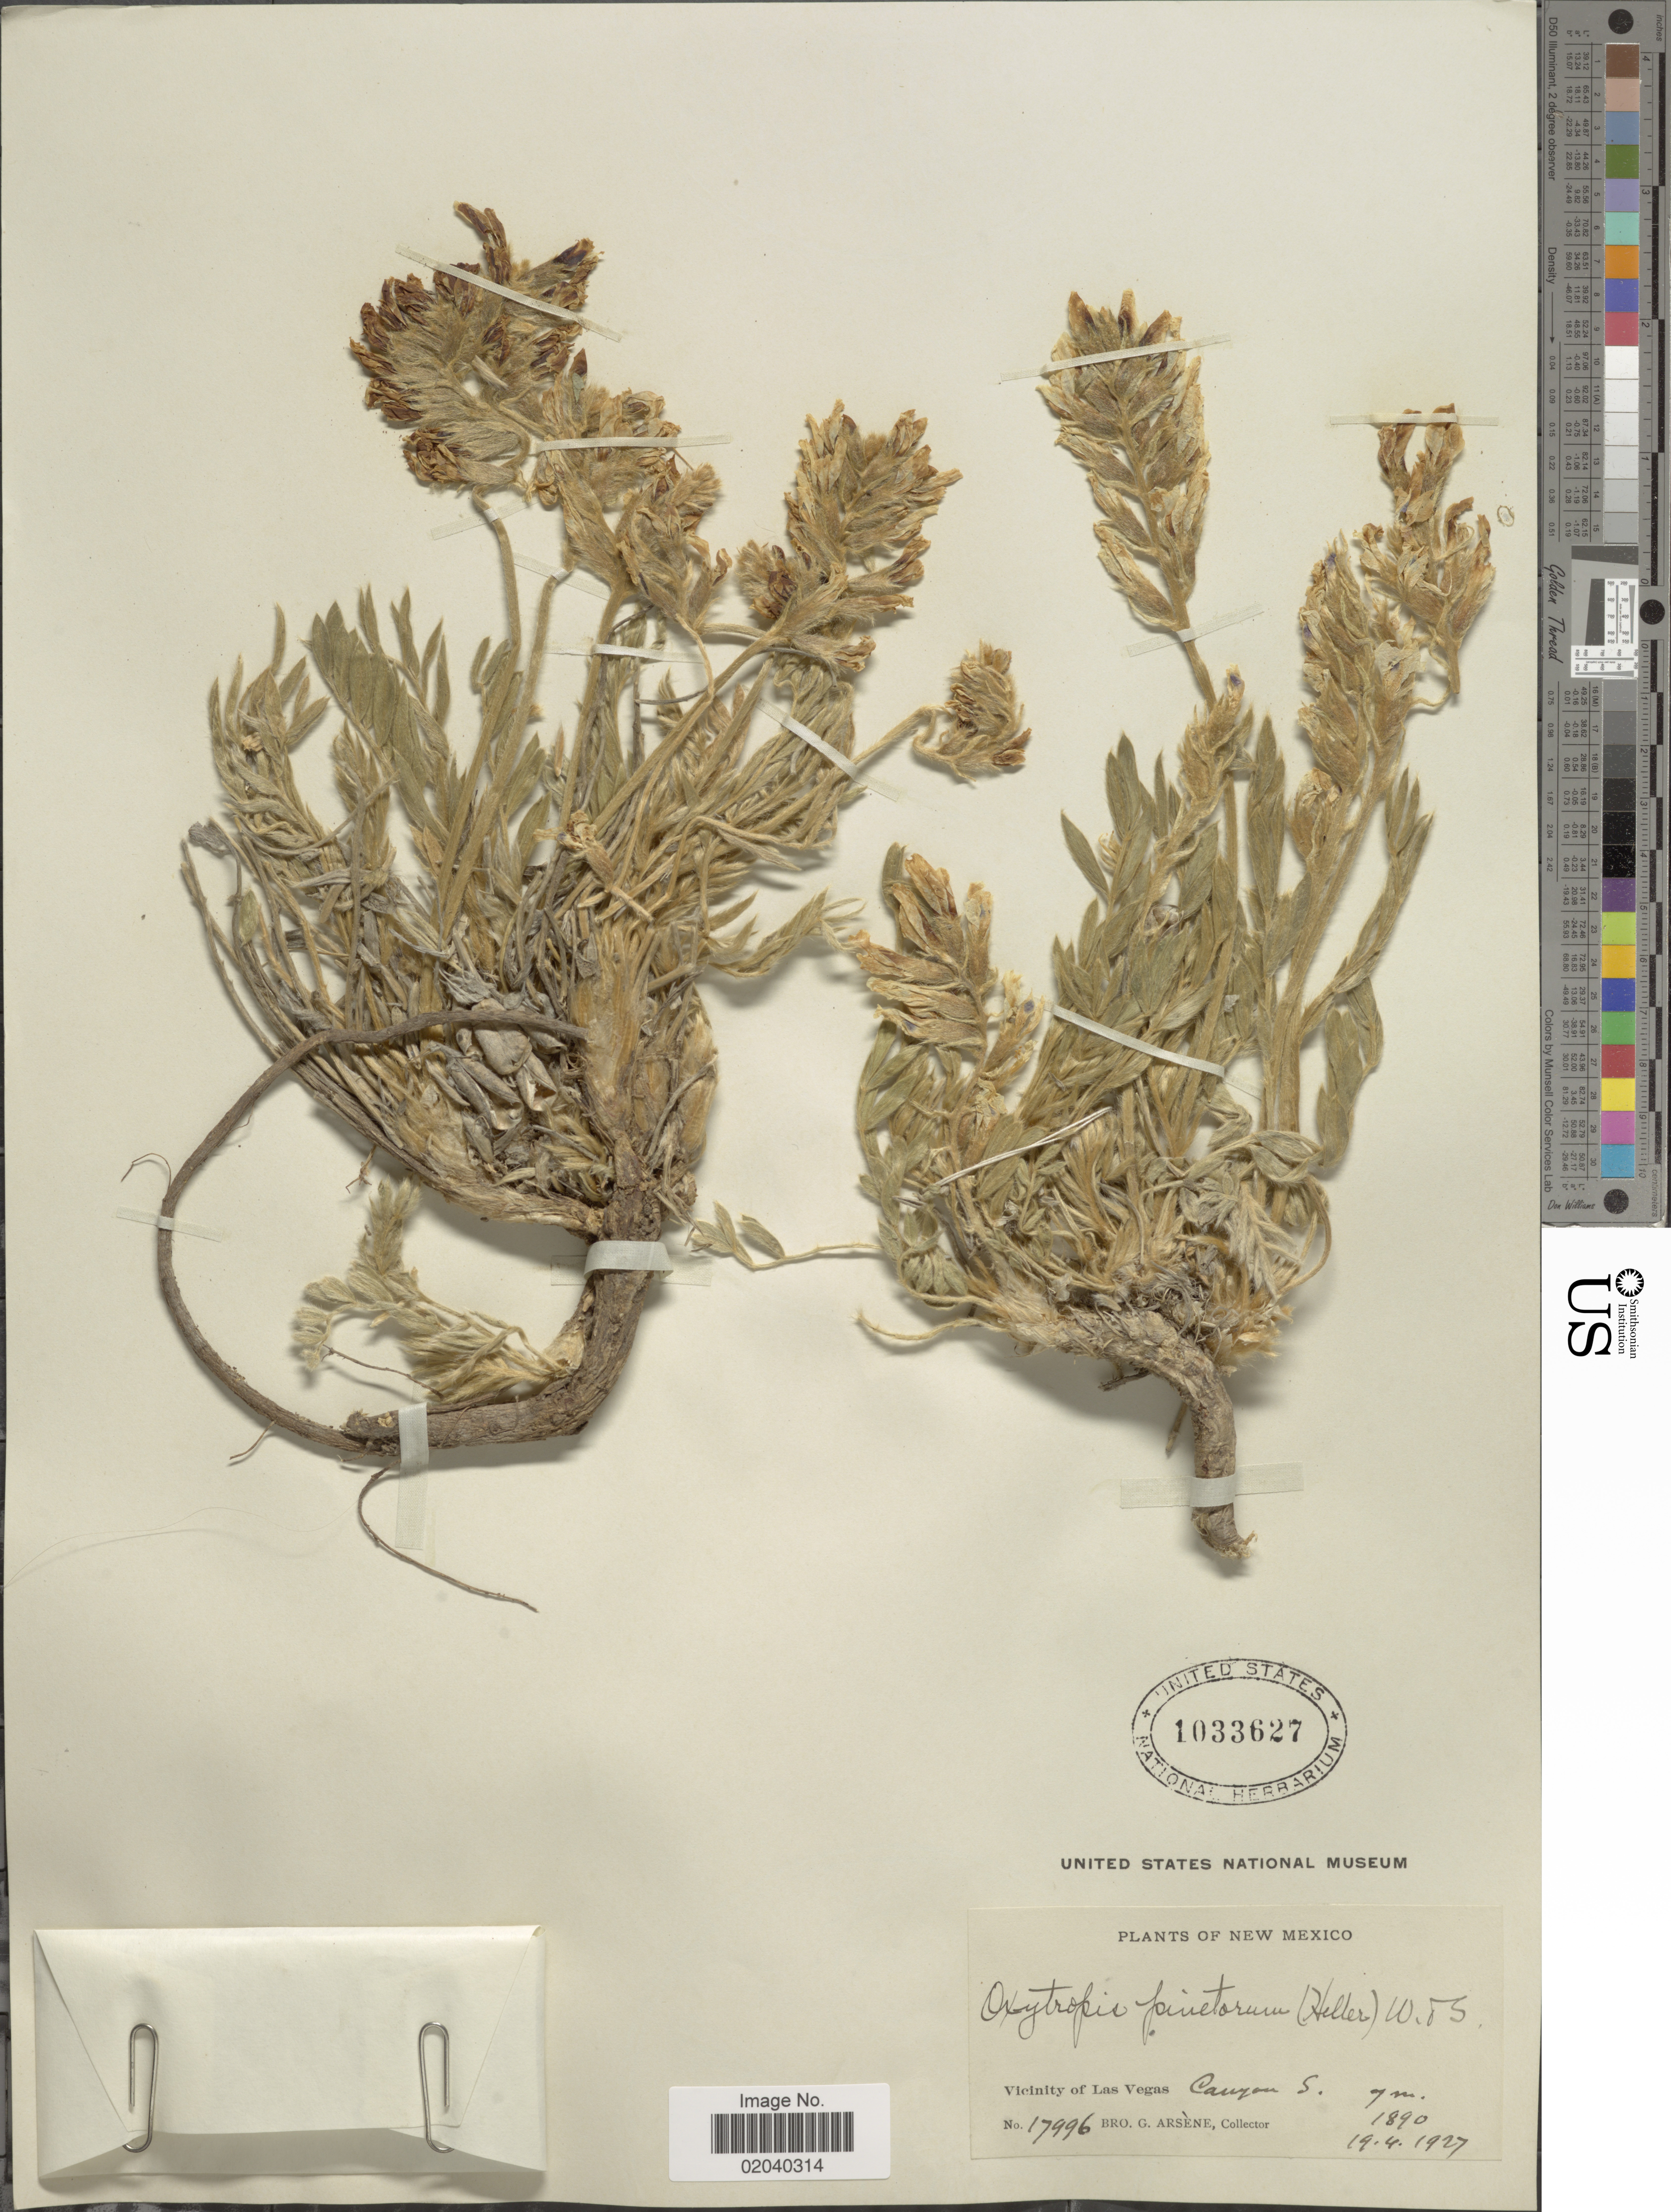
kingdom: Plantae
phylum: Tracheophyta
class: Magnoliopsida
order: Fabales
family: Fabaceae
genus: Oxytropis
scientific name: Oxytropis sericea var. sericea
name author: Nutt.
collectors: Bro. G. Arsène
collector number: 17996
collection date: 1927-04-17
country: United States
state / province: New Mexico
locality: Vicinity of Las Vegas. Canyon S.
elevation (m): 1890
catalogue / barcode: US 1033627